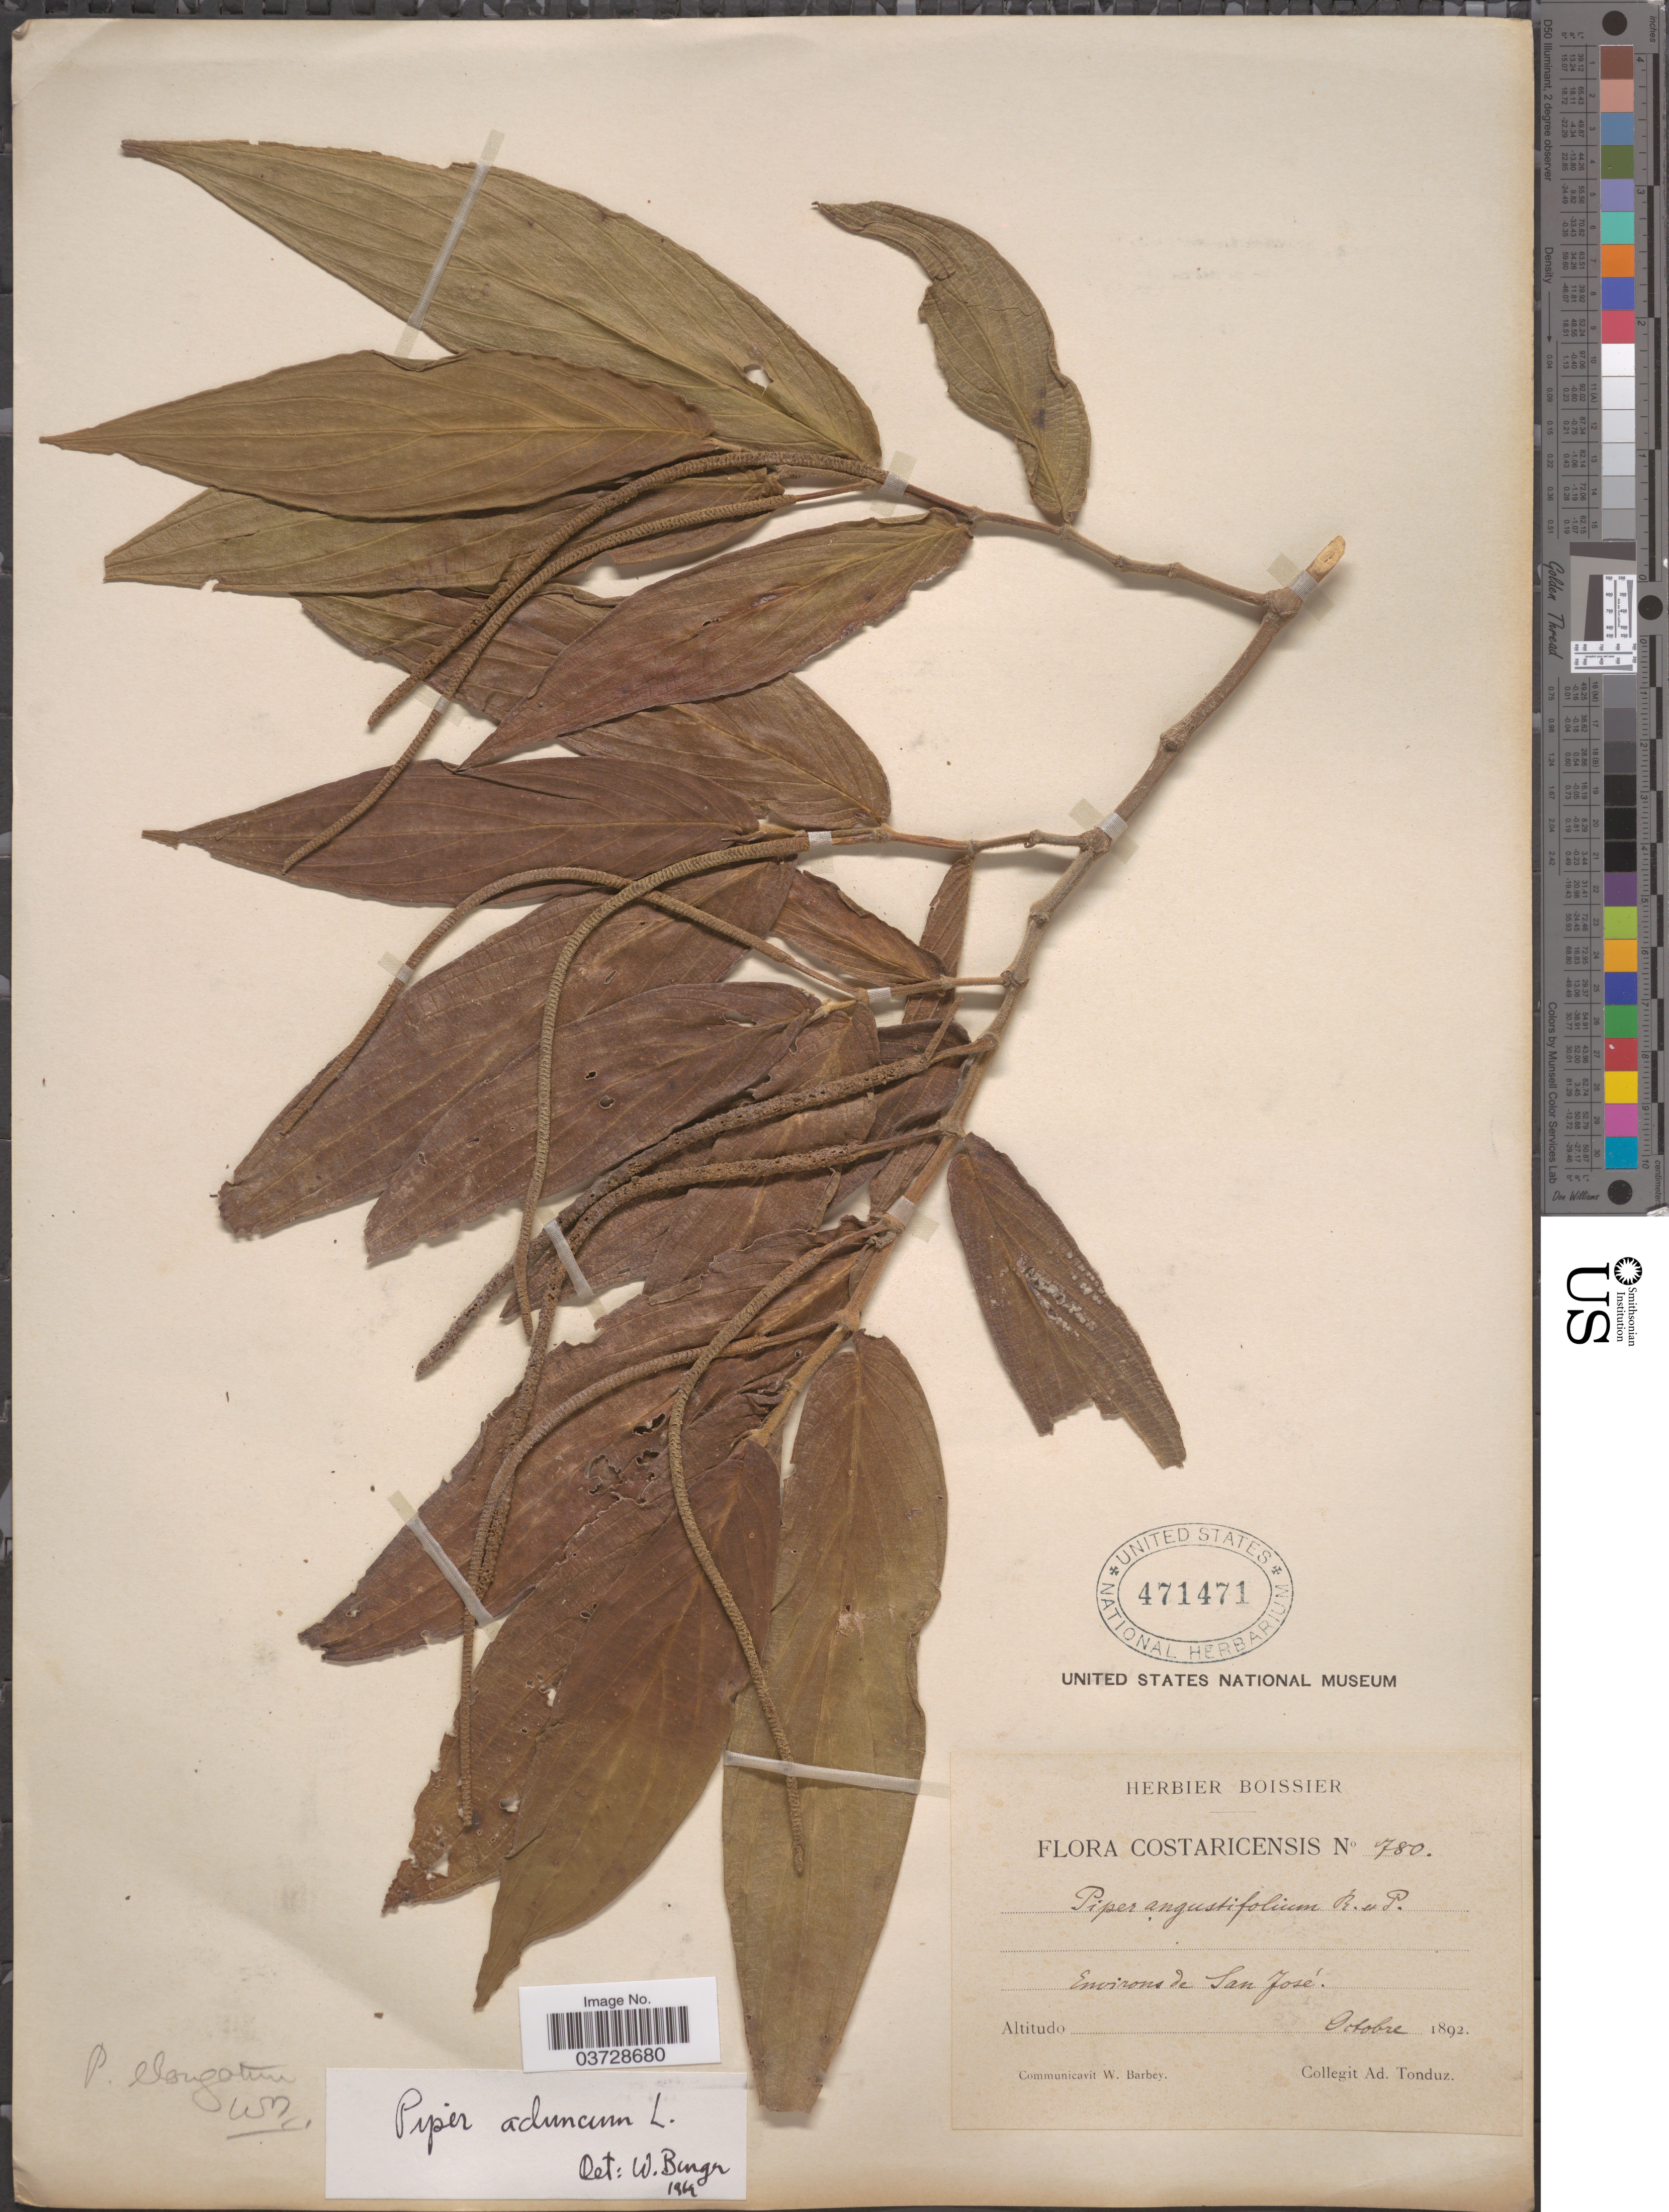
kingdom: Plantae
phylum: Tracheophyta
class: Magnoliopsida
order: Piperales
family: Piperaceae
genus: Piper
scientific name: Piper aduncum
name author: L.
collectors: A. Tonduz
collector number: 780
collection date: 1892-10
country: Costa Rica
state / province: San José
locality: Environs de San José.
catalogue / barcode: US 471471